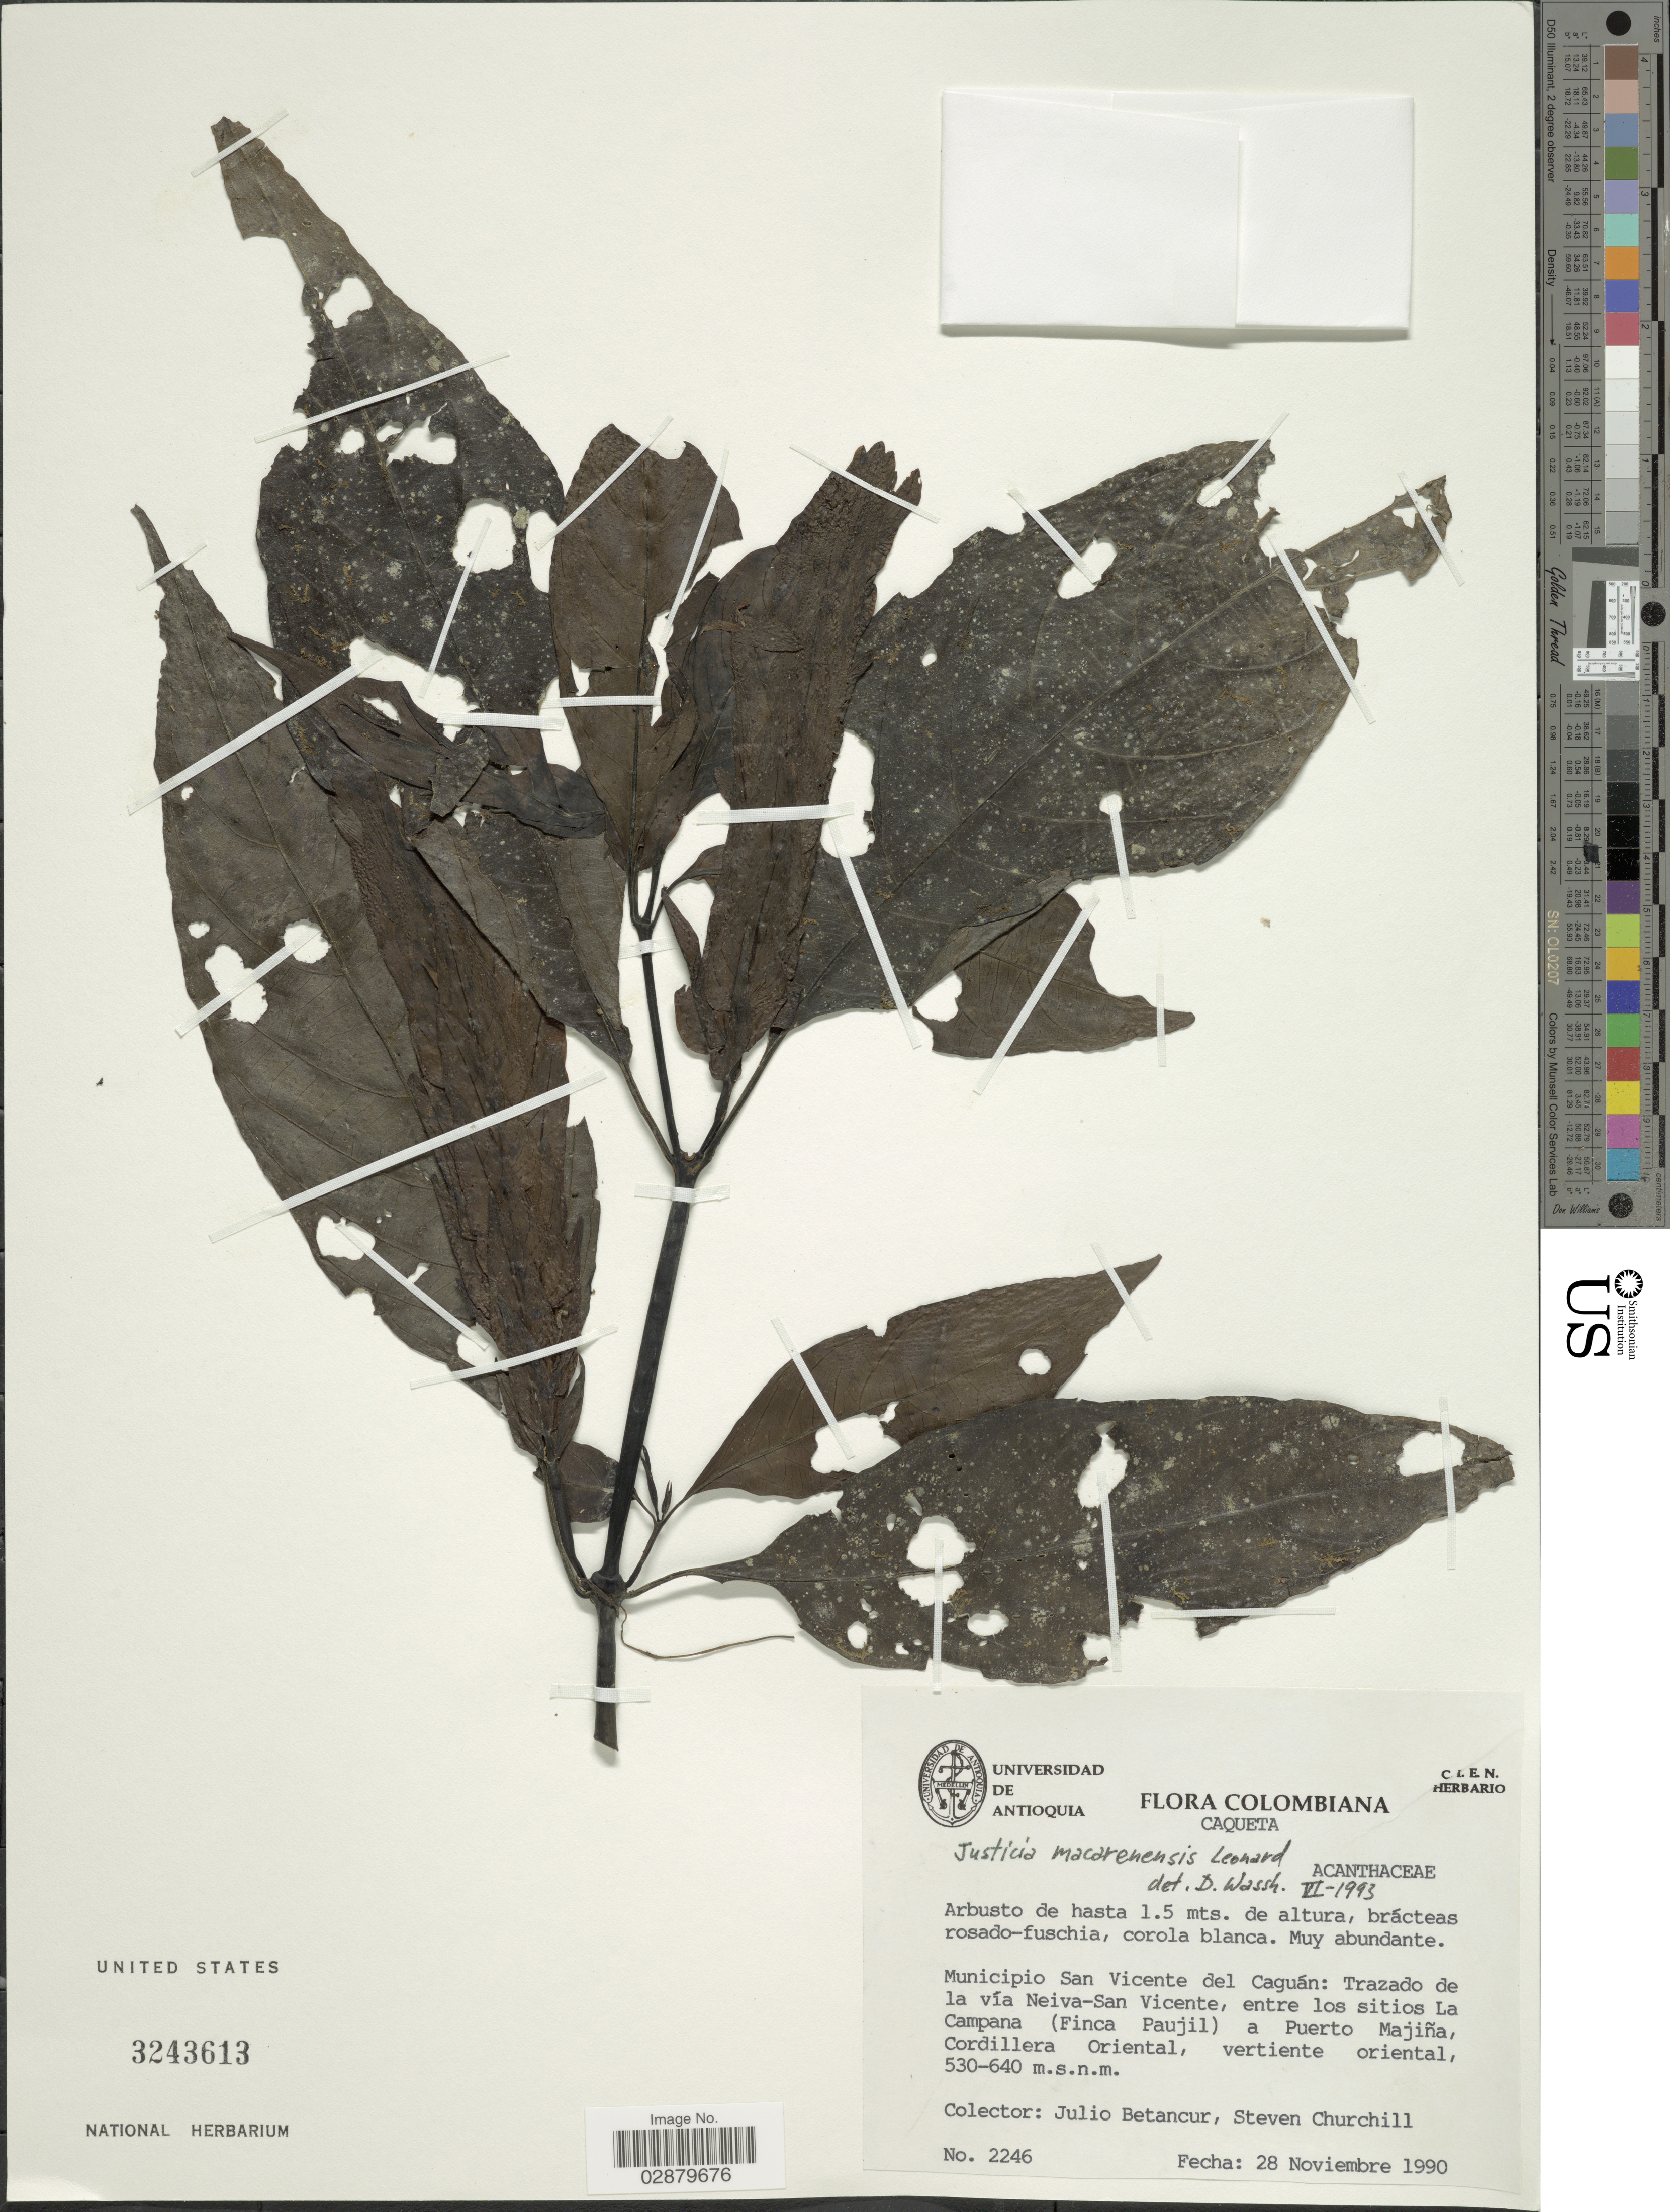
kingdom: Plantae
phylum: Tracheophyta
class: Magnoliopsida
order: Lamiales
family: Acanthaceae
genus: Justicia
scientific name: Justicia macarenensis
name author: Leonard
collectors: J. Betancur & S. Churchill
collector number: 2246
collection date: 1990-11-28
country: Colombia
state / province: Caquetá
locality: Municipio San Vicente del Caguán: Trazado de la vía Neiva-San Vicente, entre los sitios La Campana (Finca Paujil) a Puerto Majiña, Cordillera Oriental, vertiente oriental.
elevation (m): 530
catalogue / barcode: US 3243613